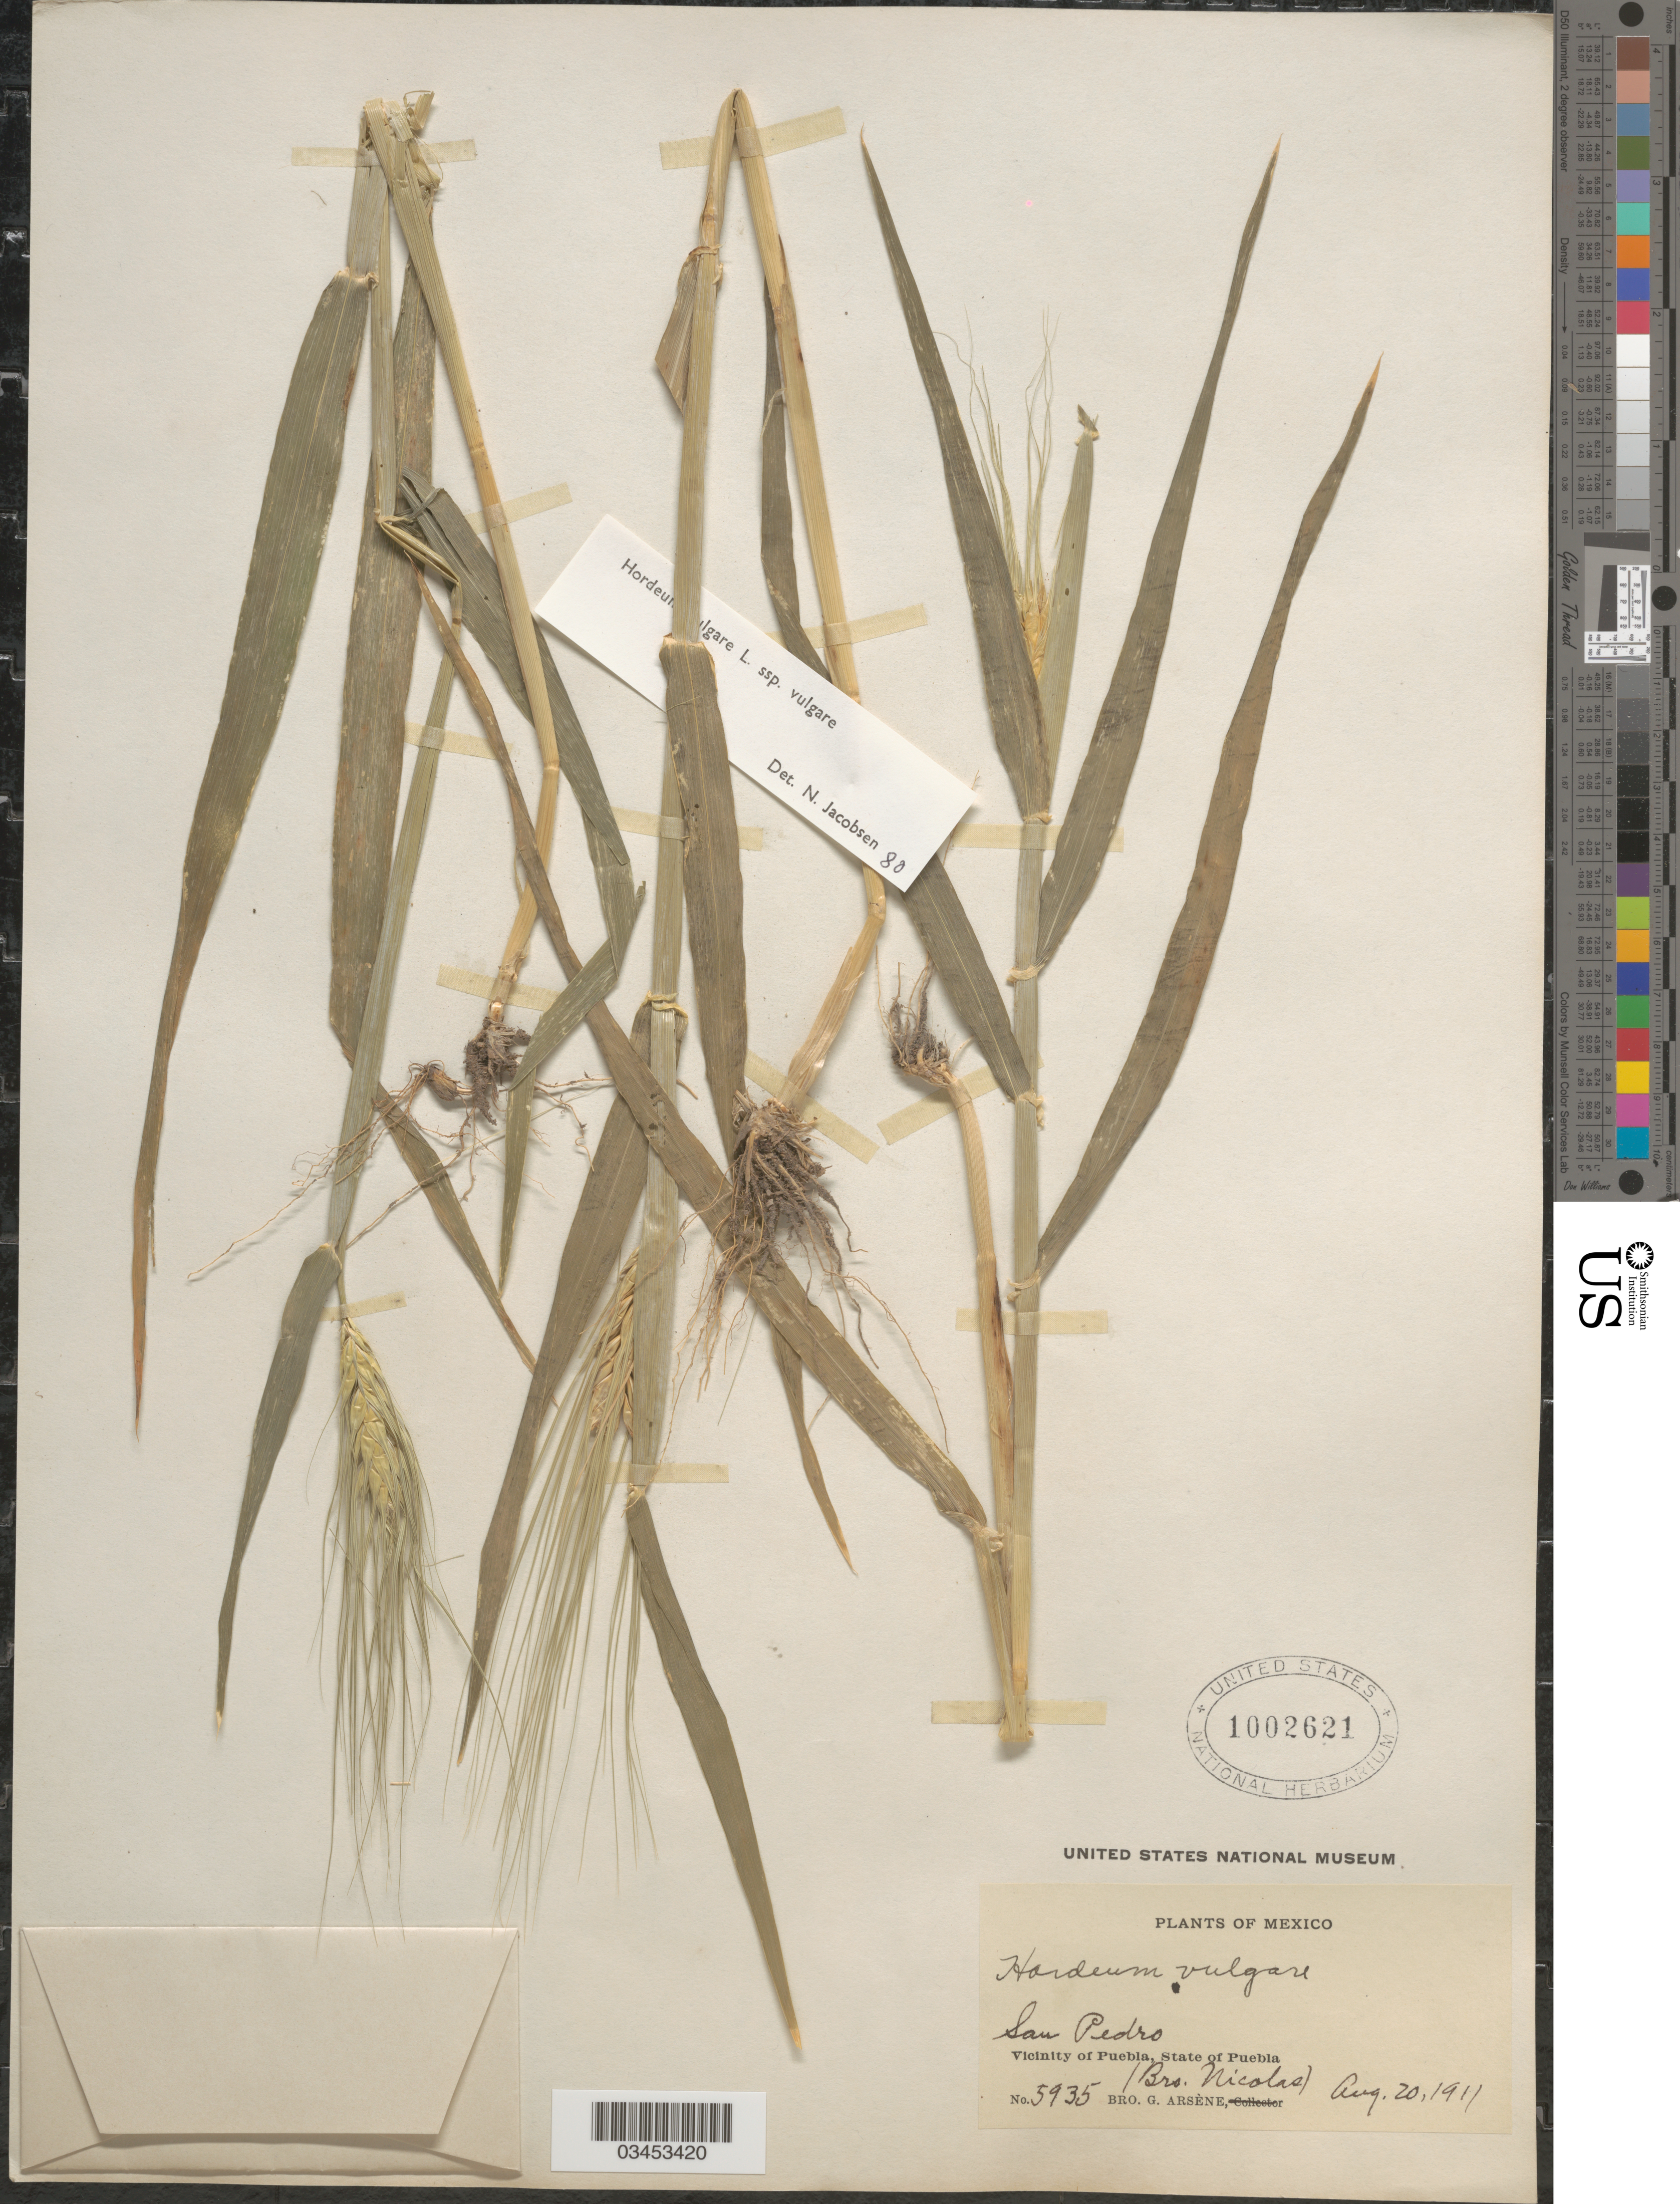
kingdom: Plantae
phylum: Tracheophyta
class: Liliopsida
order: Poales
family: Poaceae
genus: Hordeum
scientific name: Hordeum sp.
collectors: Bro. G. Arsène & Bro. Nicolas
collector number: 5935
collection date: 1911-08-20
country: Mexico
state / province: Puebla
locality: San Pedro. Vicinity of Puebla, State of Puebla.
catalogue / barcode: US 1002621